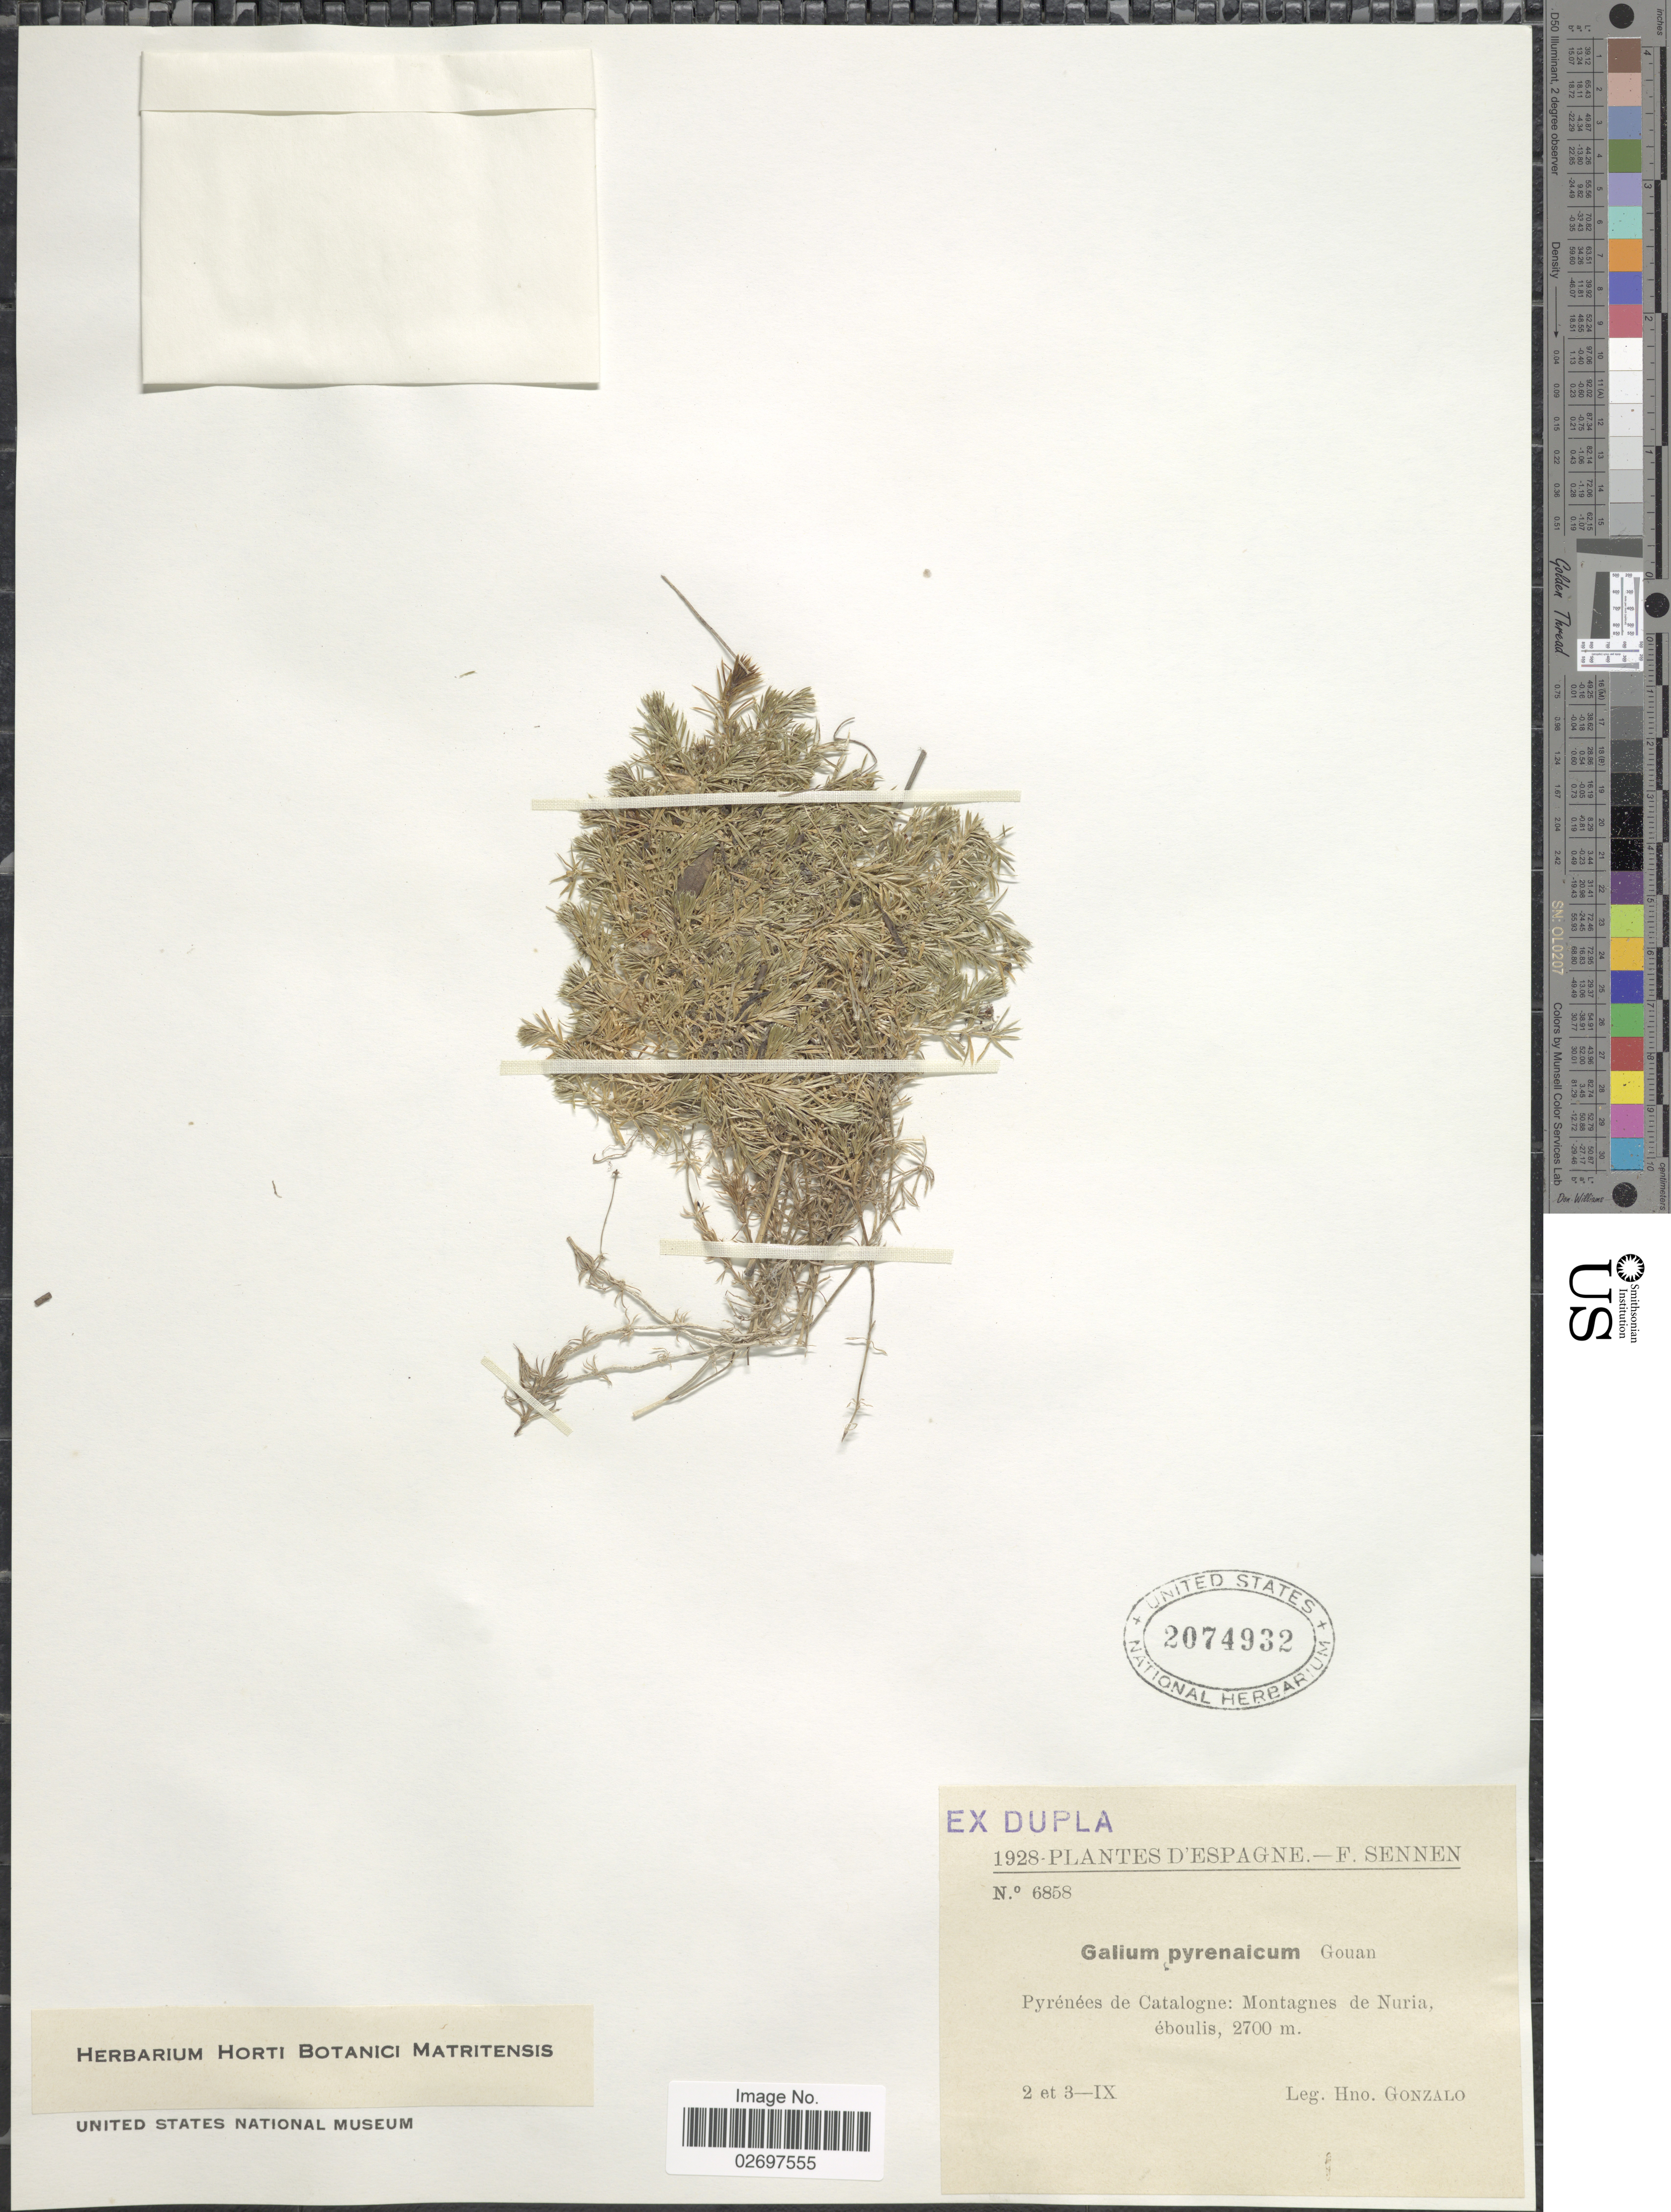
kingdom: Plantae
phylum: Tracheophyta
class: Magnoliopsida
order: Gentianales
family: Rubiaceae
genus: Galium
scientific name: Galium pyrenaicum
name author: Gouan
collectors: H. Gonzalo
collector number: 6858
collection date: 1928-09-02/1928-09-03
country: Spain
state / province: Catalunya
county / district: Girona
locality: D'Espagne. Pyrénées de Catalogne: Montagnes de Nuria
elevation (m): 2700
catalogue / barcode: US 2074932